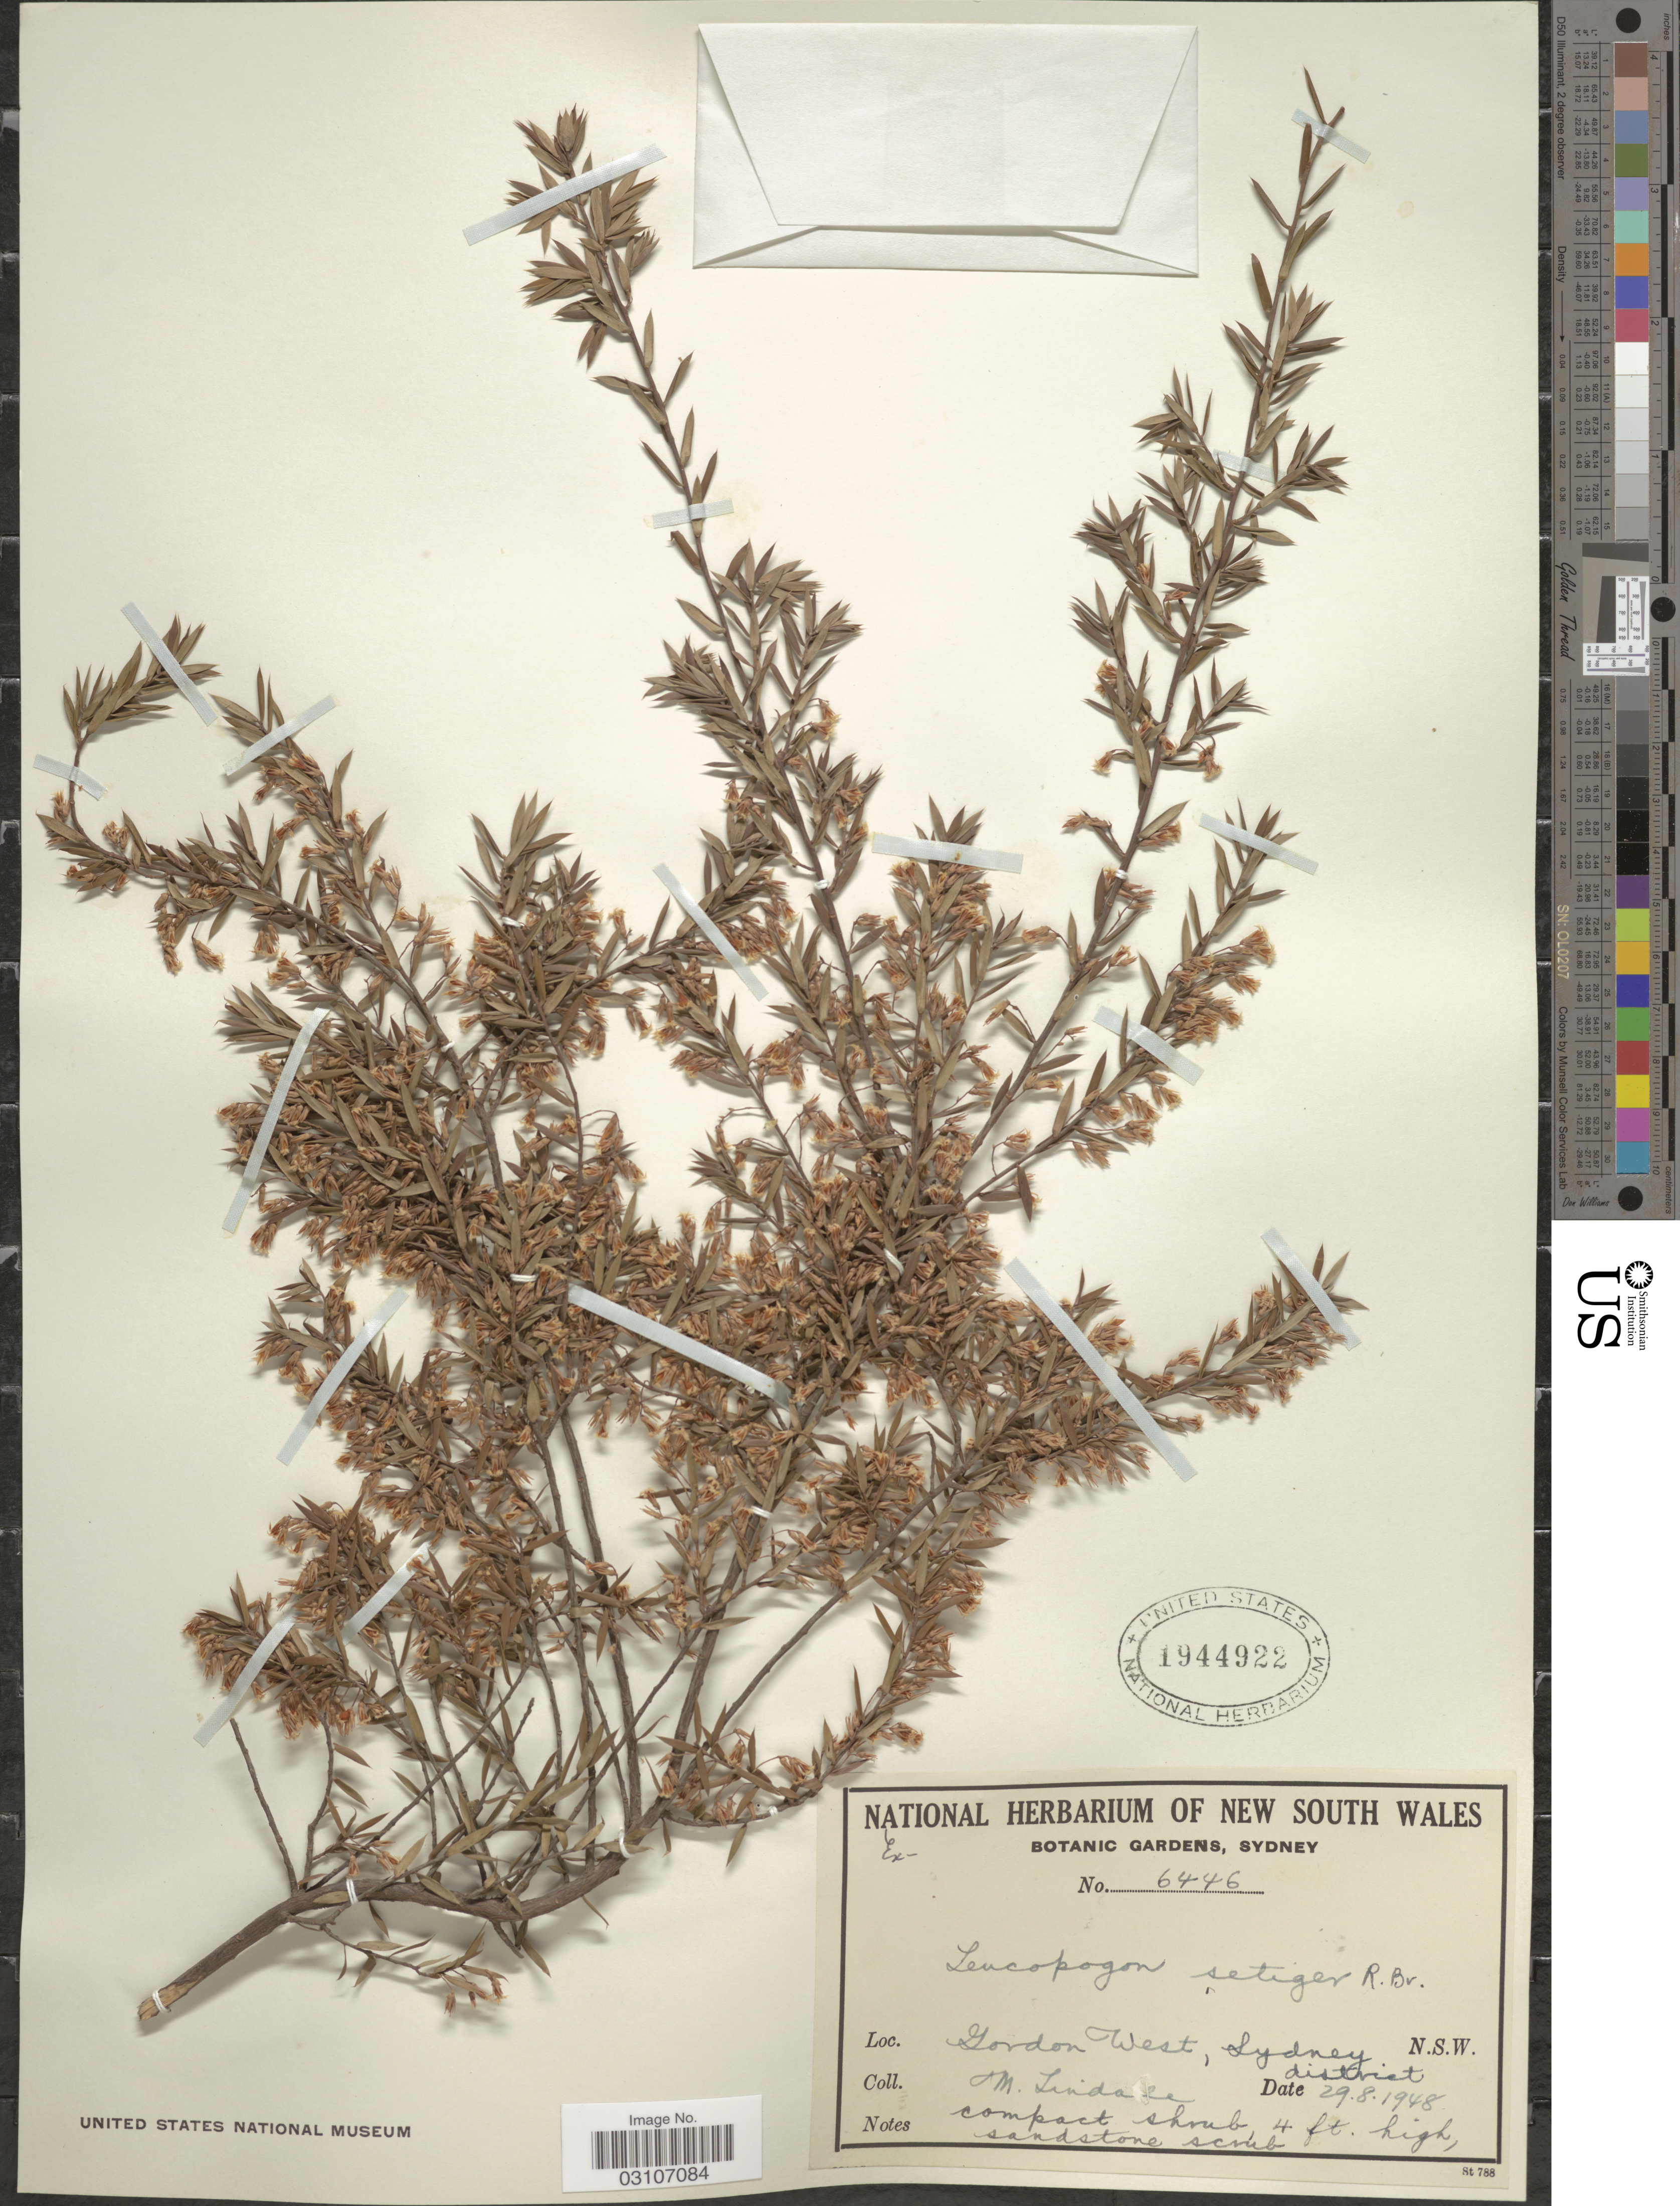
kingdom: Plantae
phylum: Tracheophyta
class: Magnoliopsida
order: Ericales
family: Ericaceae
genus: Leucopogon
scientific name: Leucopogon setiger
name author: R. Br.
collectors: M. Lindale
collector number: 6446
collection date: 1948-08-29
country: Australia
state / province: New South Wales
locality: Gordon West, Sydney district. N.S.W.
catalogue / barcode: US 1944922